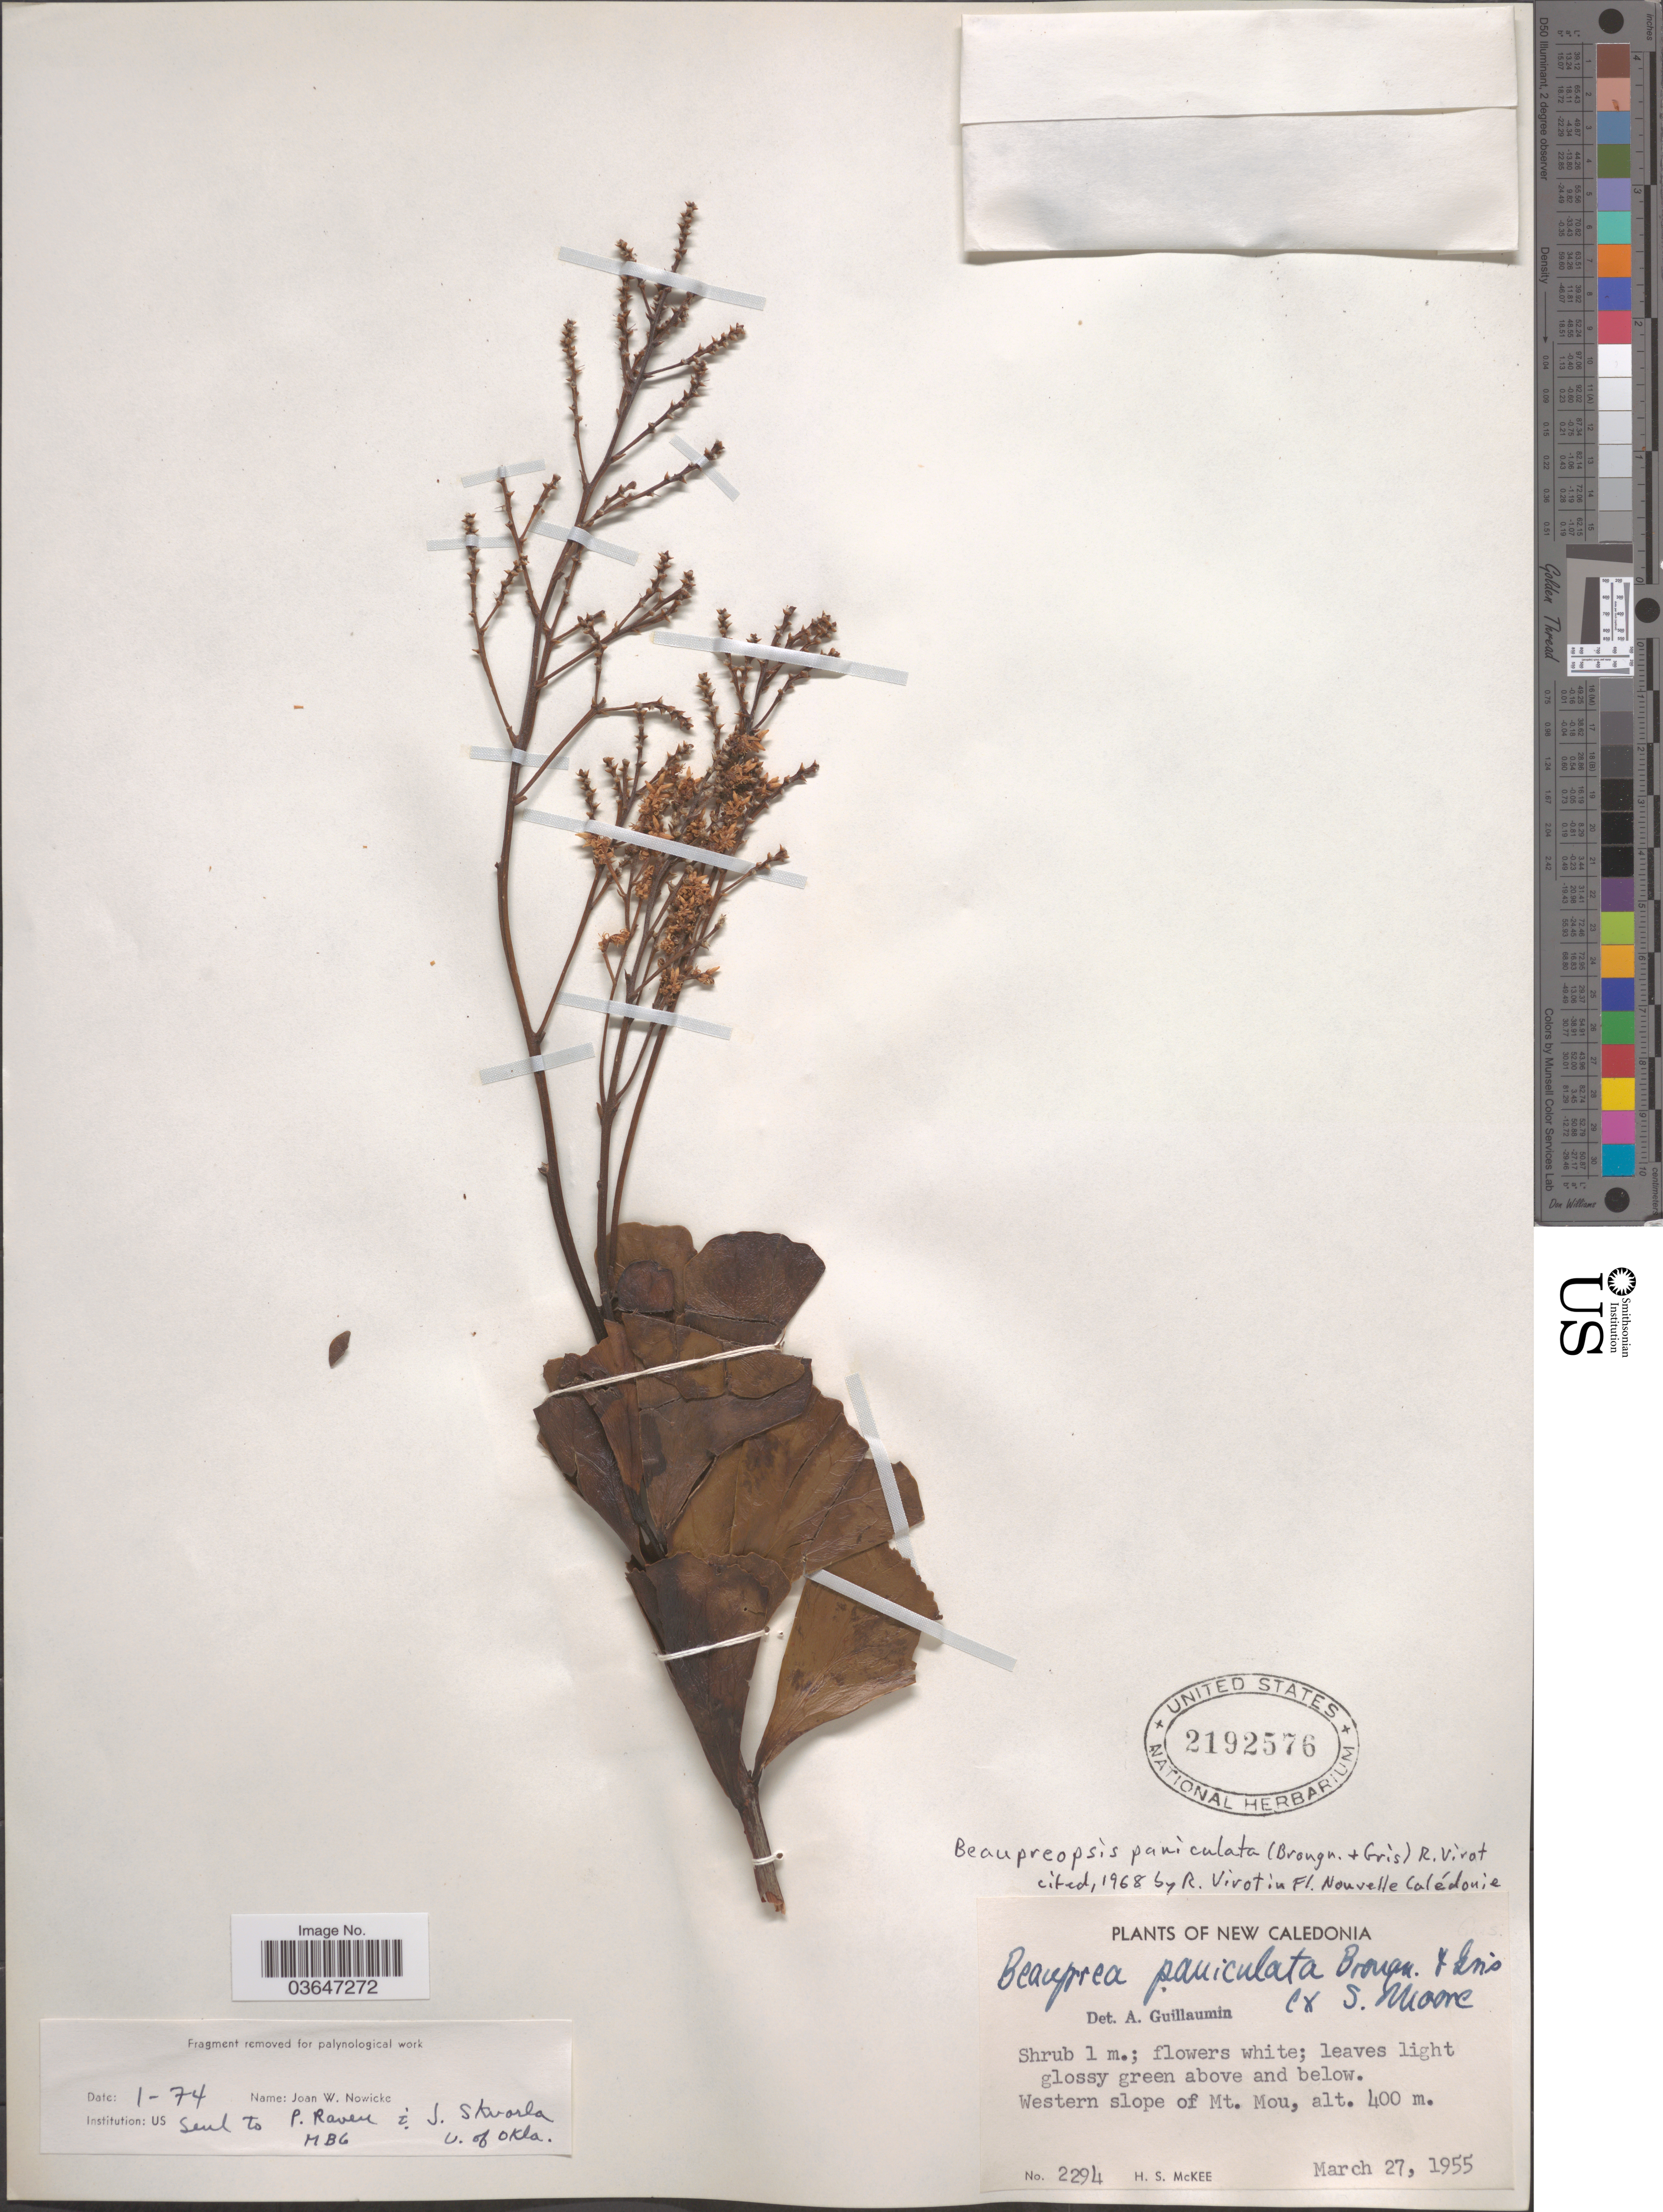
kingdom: Plantae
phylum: Tracheophyta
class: Magnoliopsida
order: Proteales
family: Proteaceae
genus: Beaupreopsis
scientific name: Beaupreopsis paniculata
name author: (Brongn. & Gris) R. Virot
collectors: H. S. McKee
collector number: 2294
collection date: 1955-03-27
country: New Caledonia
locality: Western slope of Mt. Mou.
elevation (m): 400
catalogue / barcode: US 2192576